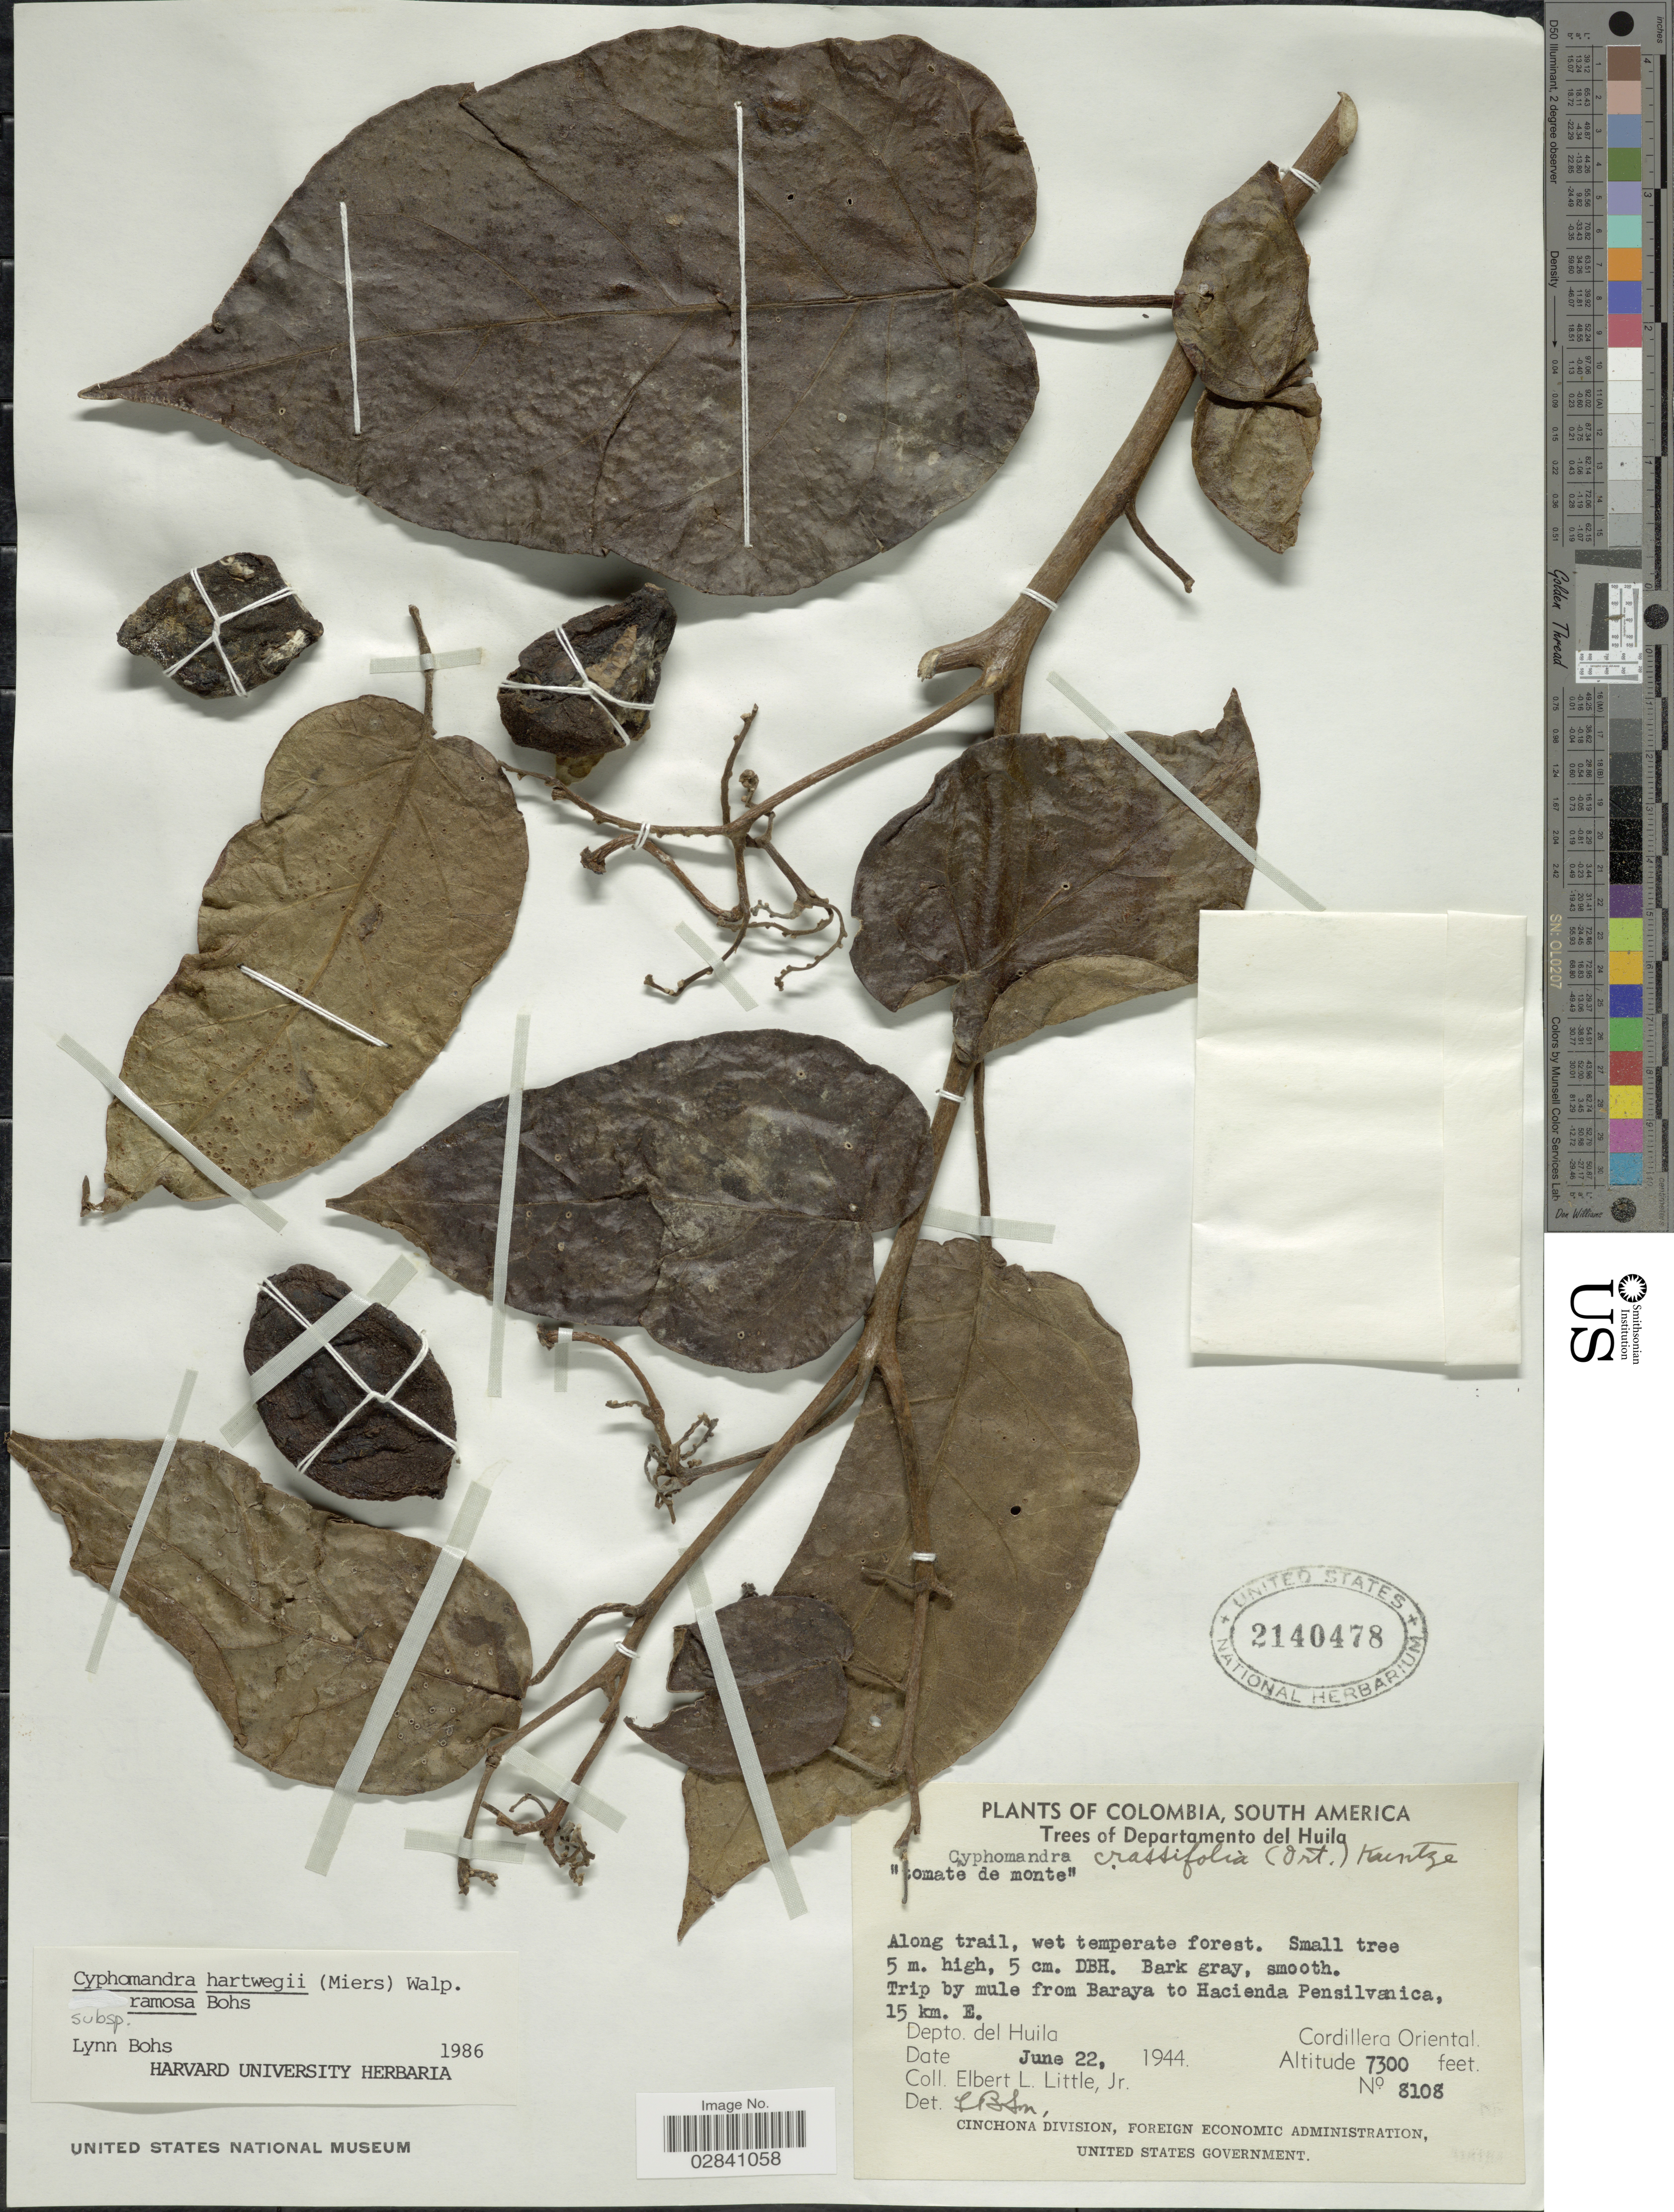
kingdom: Plantae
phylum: Tracheophyta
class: Magnoliopsida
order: Solanales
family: Solanaceae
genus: Cyphomandra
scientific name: Cyphomandra hartwegii subsp. ramosa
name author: Bohs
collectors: E. L. Little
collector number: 8108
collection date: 1944-06-22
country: Colombia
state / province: Huila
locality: Trees of Departamento del Huila. Along trail, wet temperate forest. Trip by mule from Baraya to Hacienda Pensilvanica, 15 km. E. Depto. del Huila. Cordillera Oriental.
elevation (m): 2225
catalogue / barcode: US 2140478